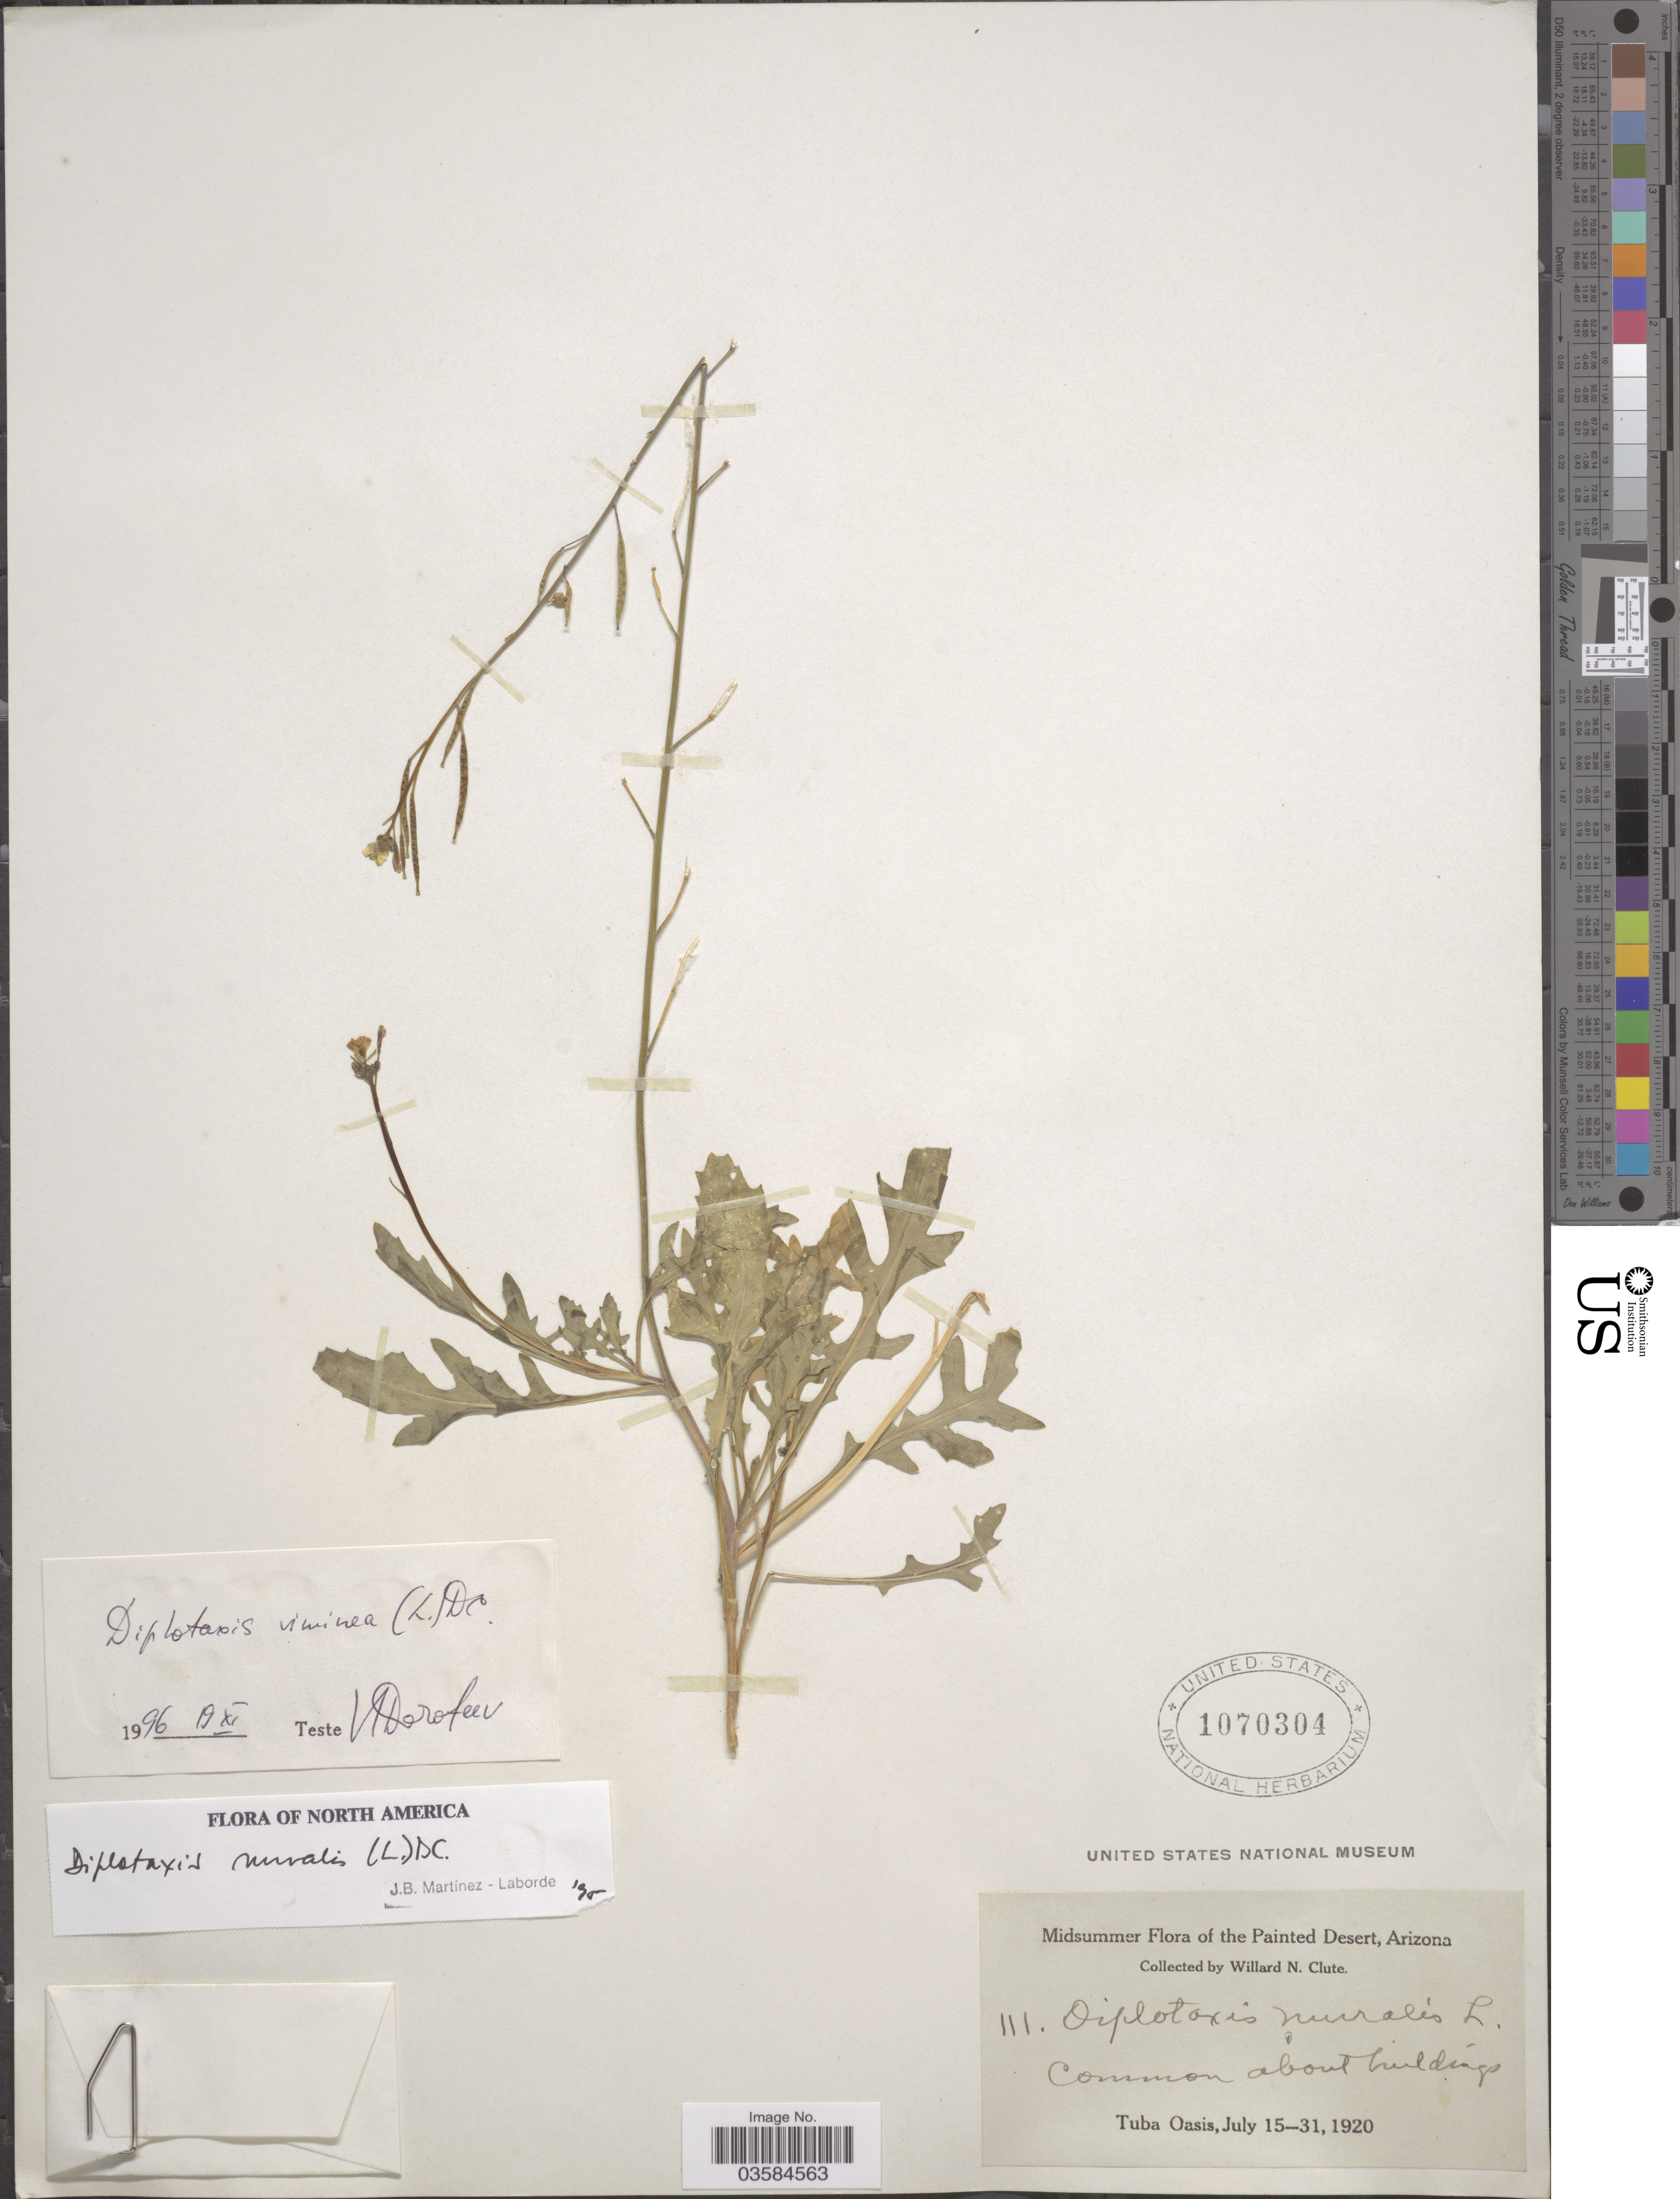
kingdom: Plantae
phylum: Tracheophyta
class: Magnoliopsida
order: Brassicales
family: Brassicaceae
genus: Diplotaxis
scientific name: Diplotaxis muralis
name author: (L.) DC.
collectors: W. N. Clute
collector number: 111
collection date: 1920-07-15/1920-07-31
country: United States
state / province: Arizona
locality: The Painted Desert. Common about buildings. Tuba Oasis.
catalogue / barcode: US 1070304